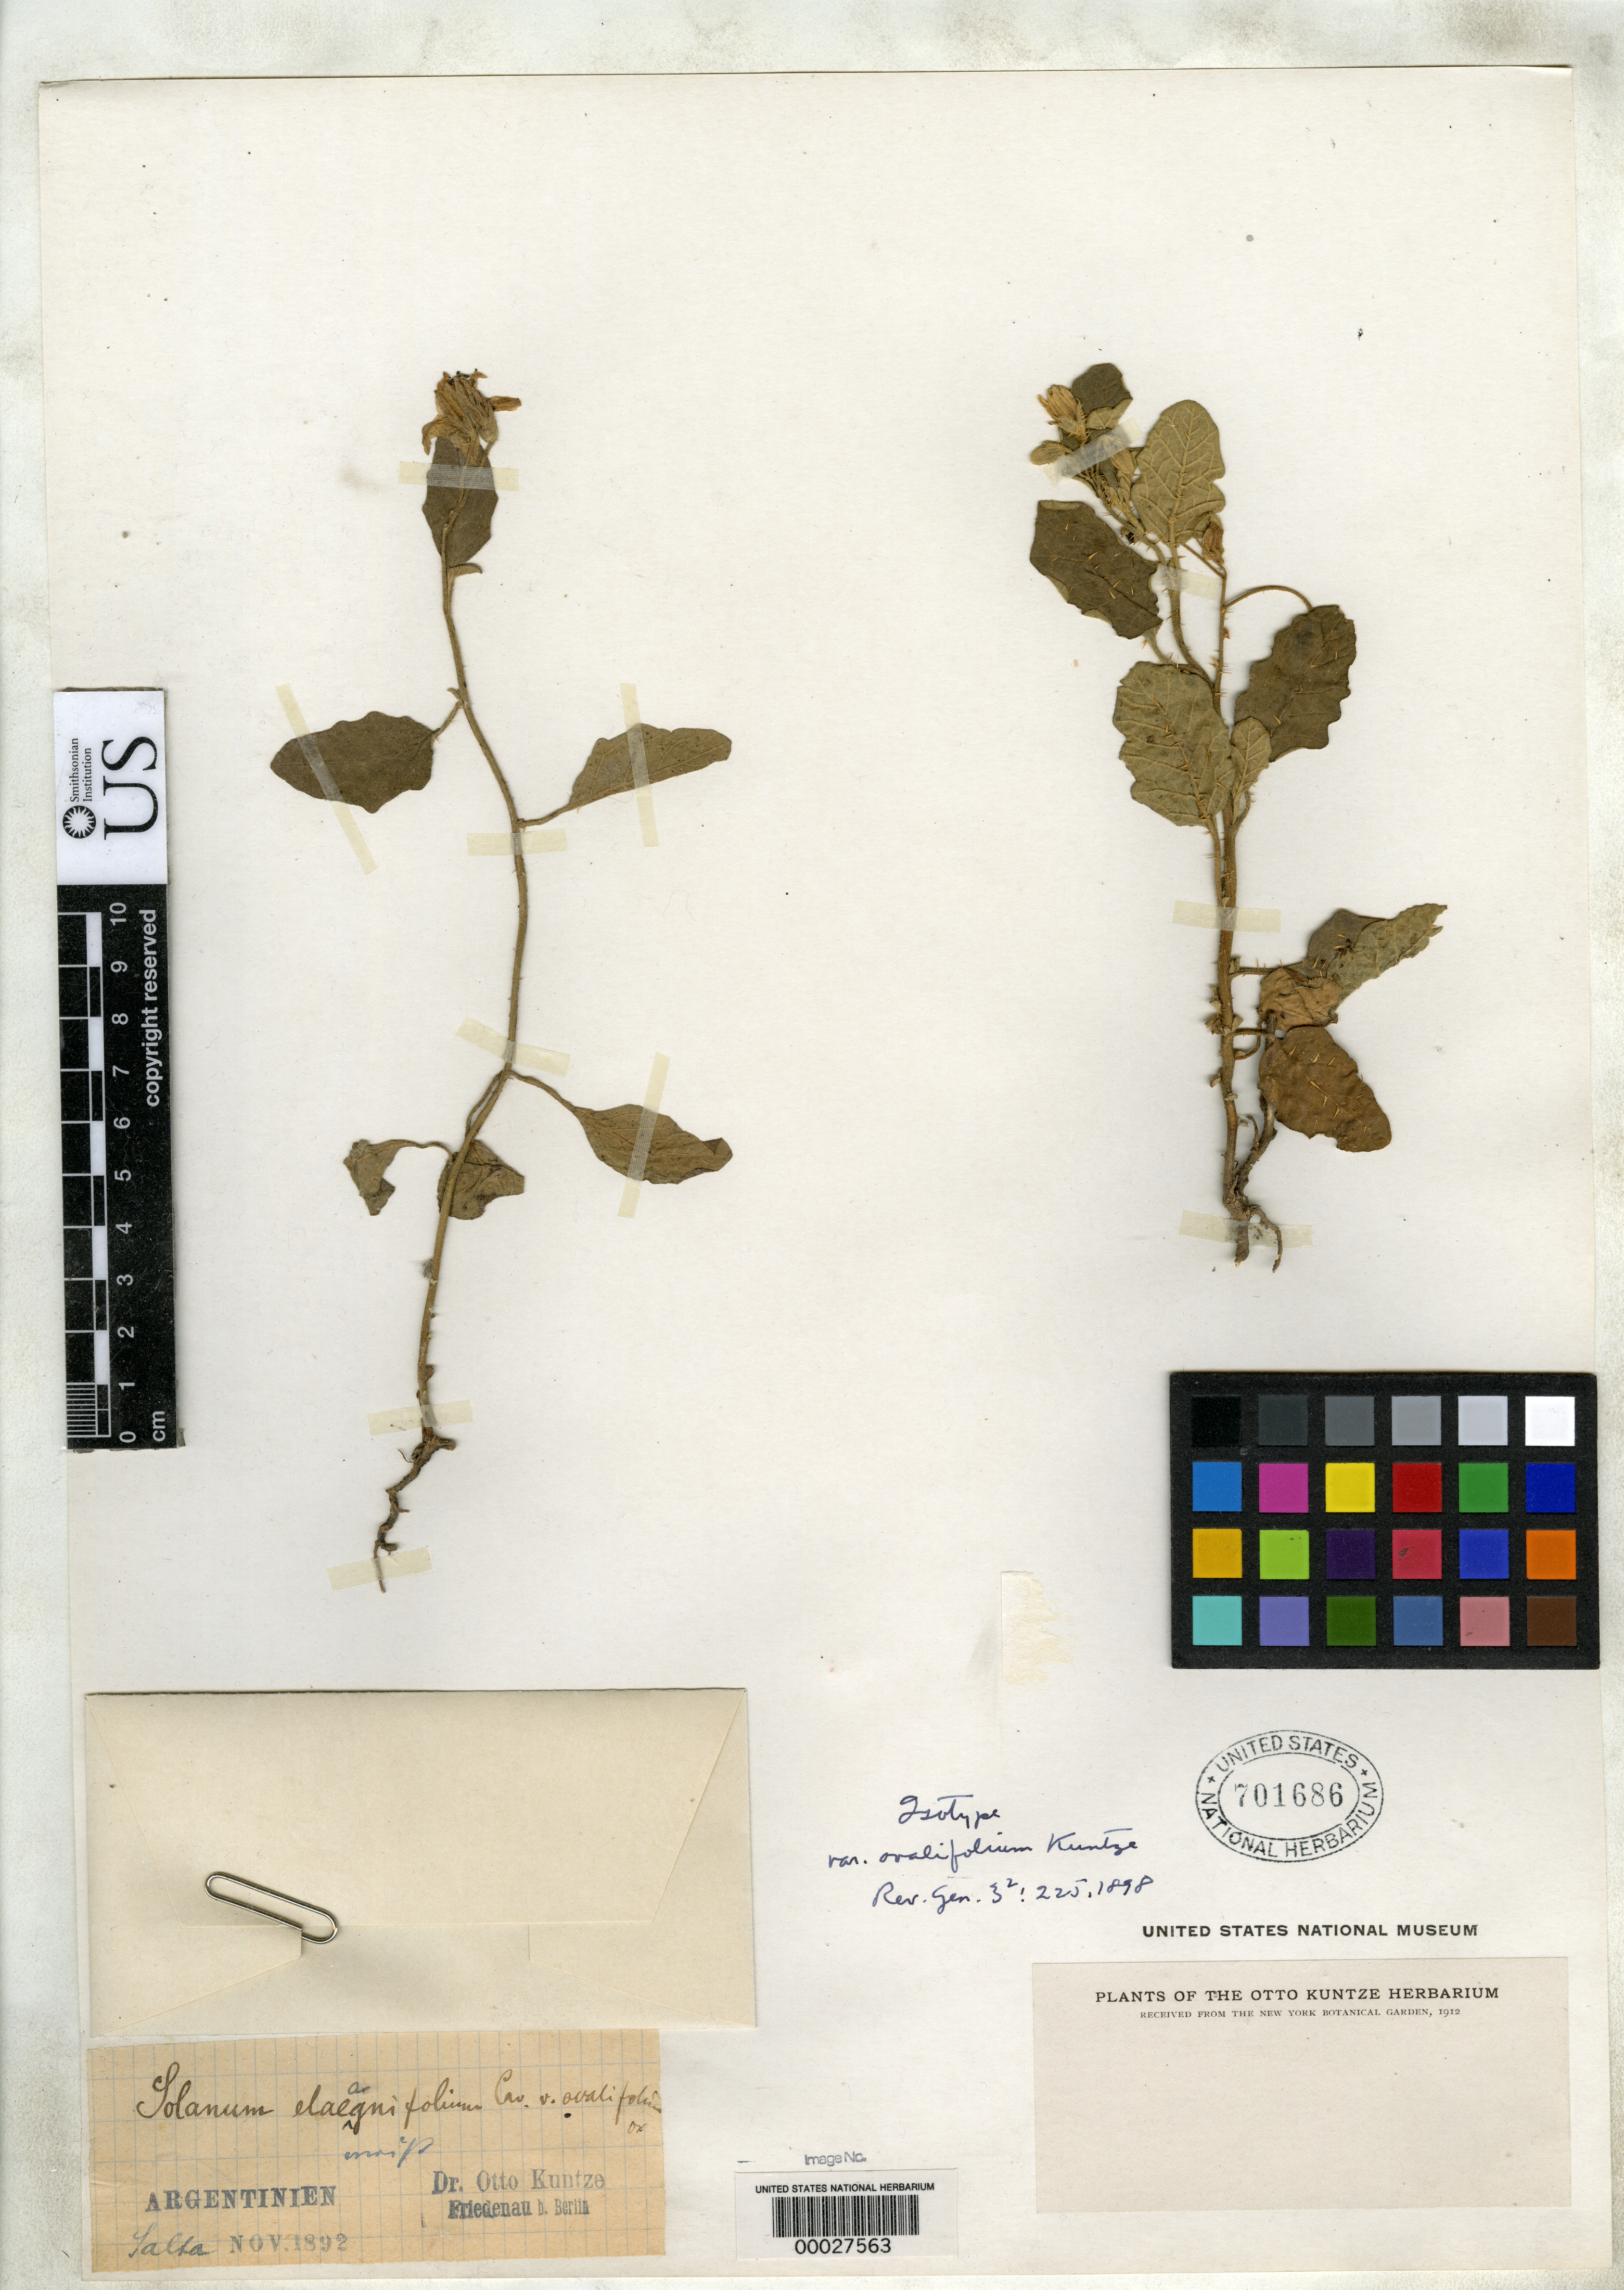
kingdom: Plantae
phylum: Tracheophyta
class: Magnoliopsida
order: Solanales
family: Solanaceae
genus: Solanum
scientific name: Solanum elaeagnifolium var. ovalifolium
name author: Kuntze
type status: Isotype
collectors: C.E.O. Kuntze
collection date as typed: Nov 1892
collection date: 1892-11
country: Argentina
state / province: Salta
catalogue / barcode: US 701686